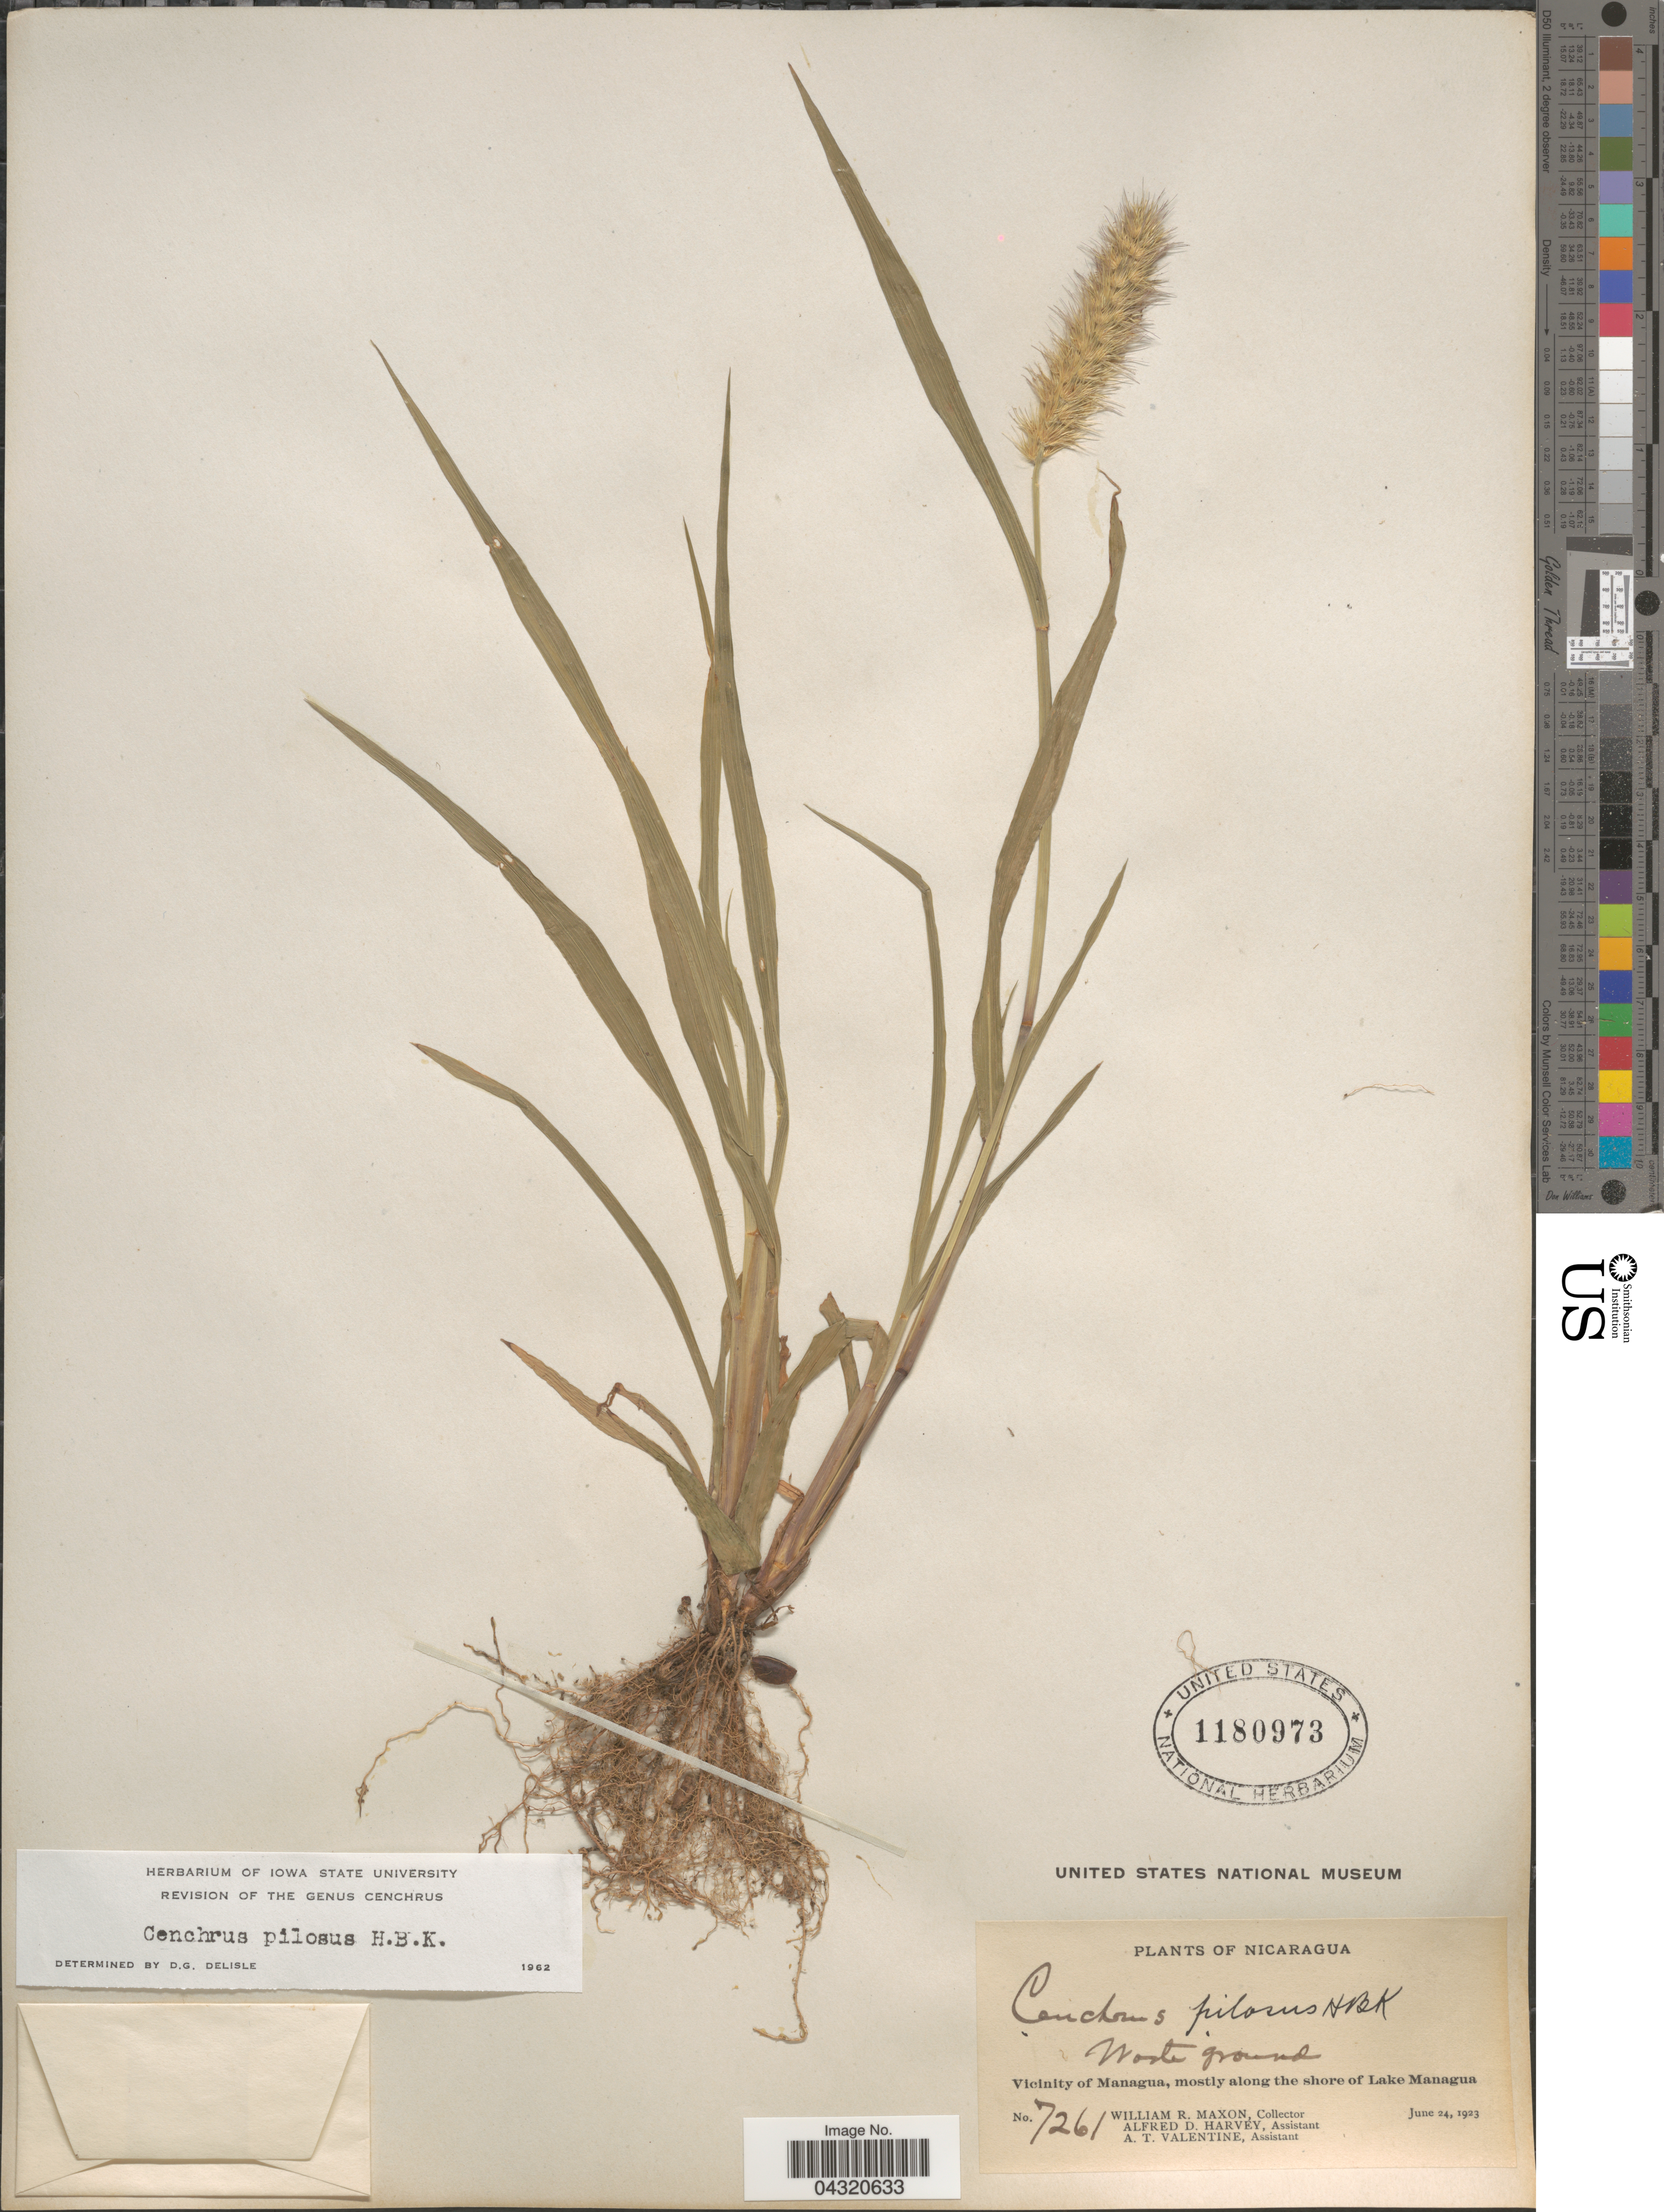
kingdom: Plantae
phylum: Tracheophyta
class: Liliopsida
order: Poales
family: Poaceae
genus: Cenchrus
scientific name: Cenchrus pilosus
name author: Kunth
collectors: W. R. Maxon, A. D. Harvey & A. Valentine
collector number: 7261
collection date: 1923-06-24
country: Nicaragua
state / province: Managua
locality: Vicinity of Managua, mostly along the shore of Lake Managua.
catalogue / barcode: US 1180973